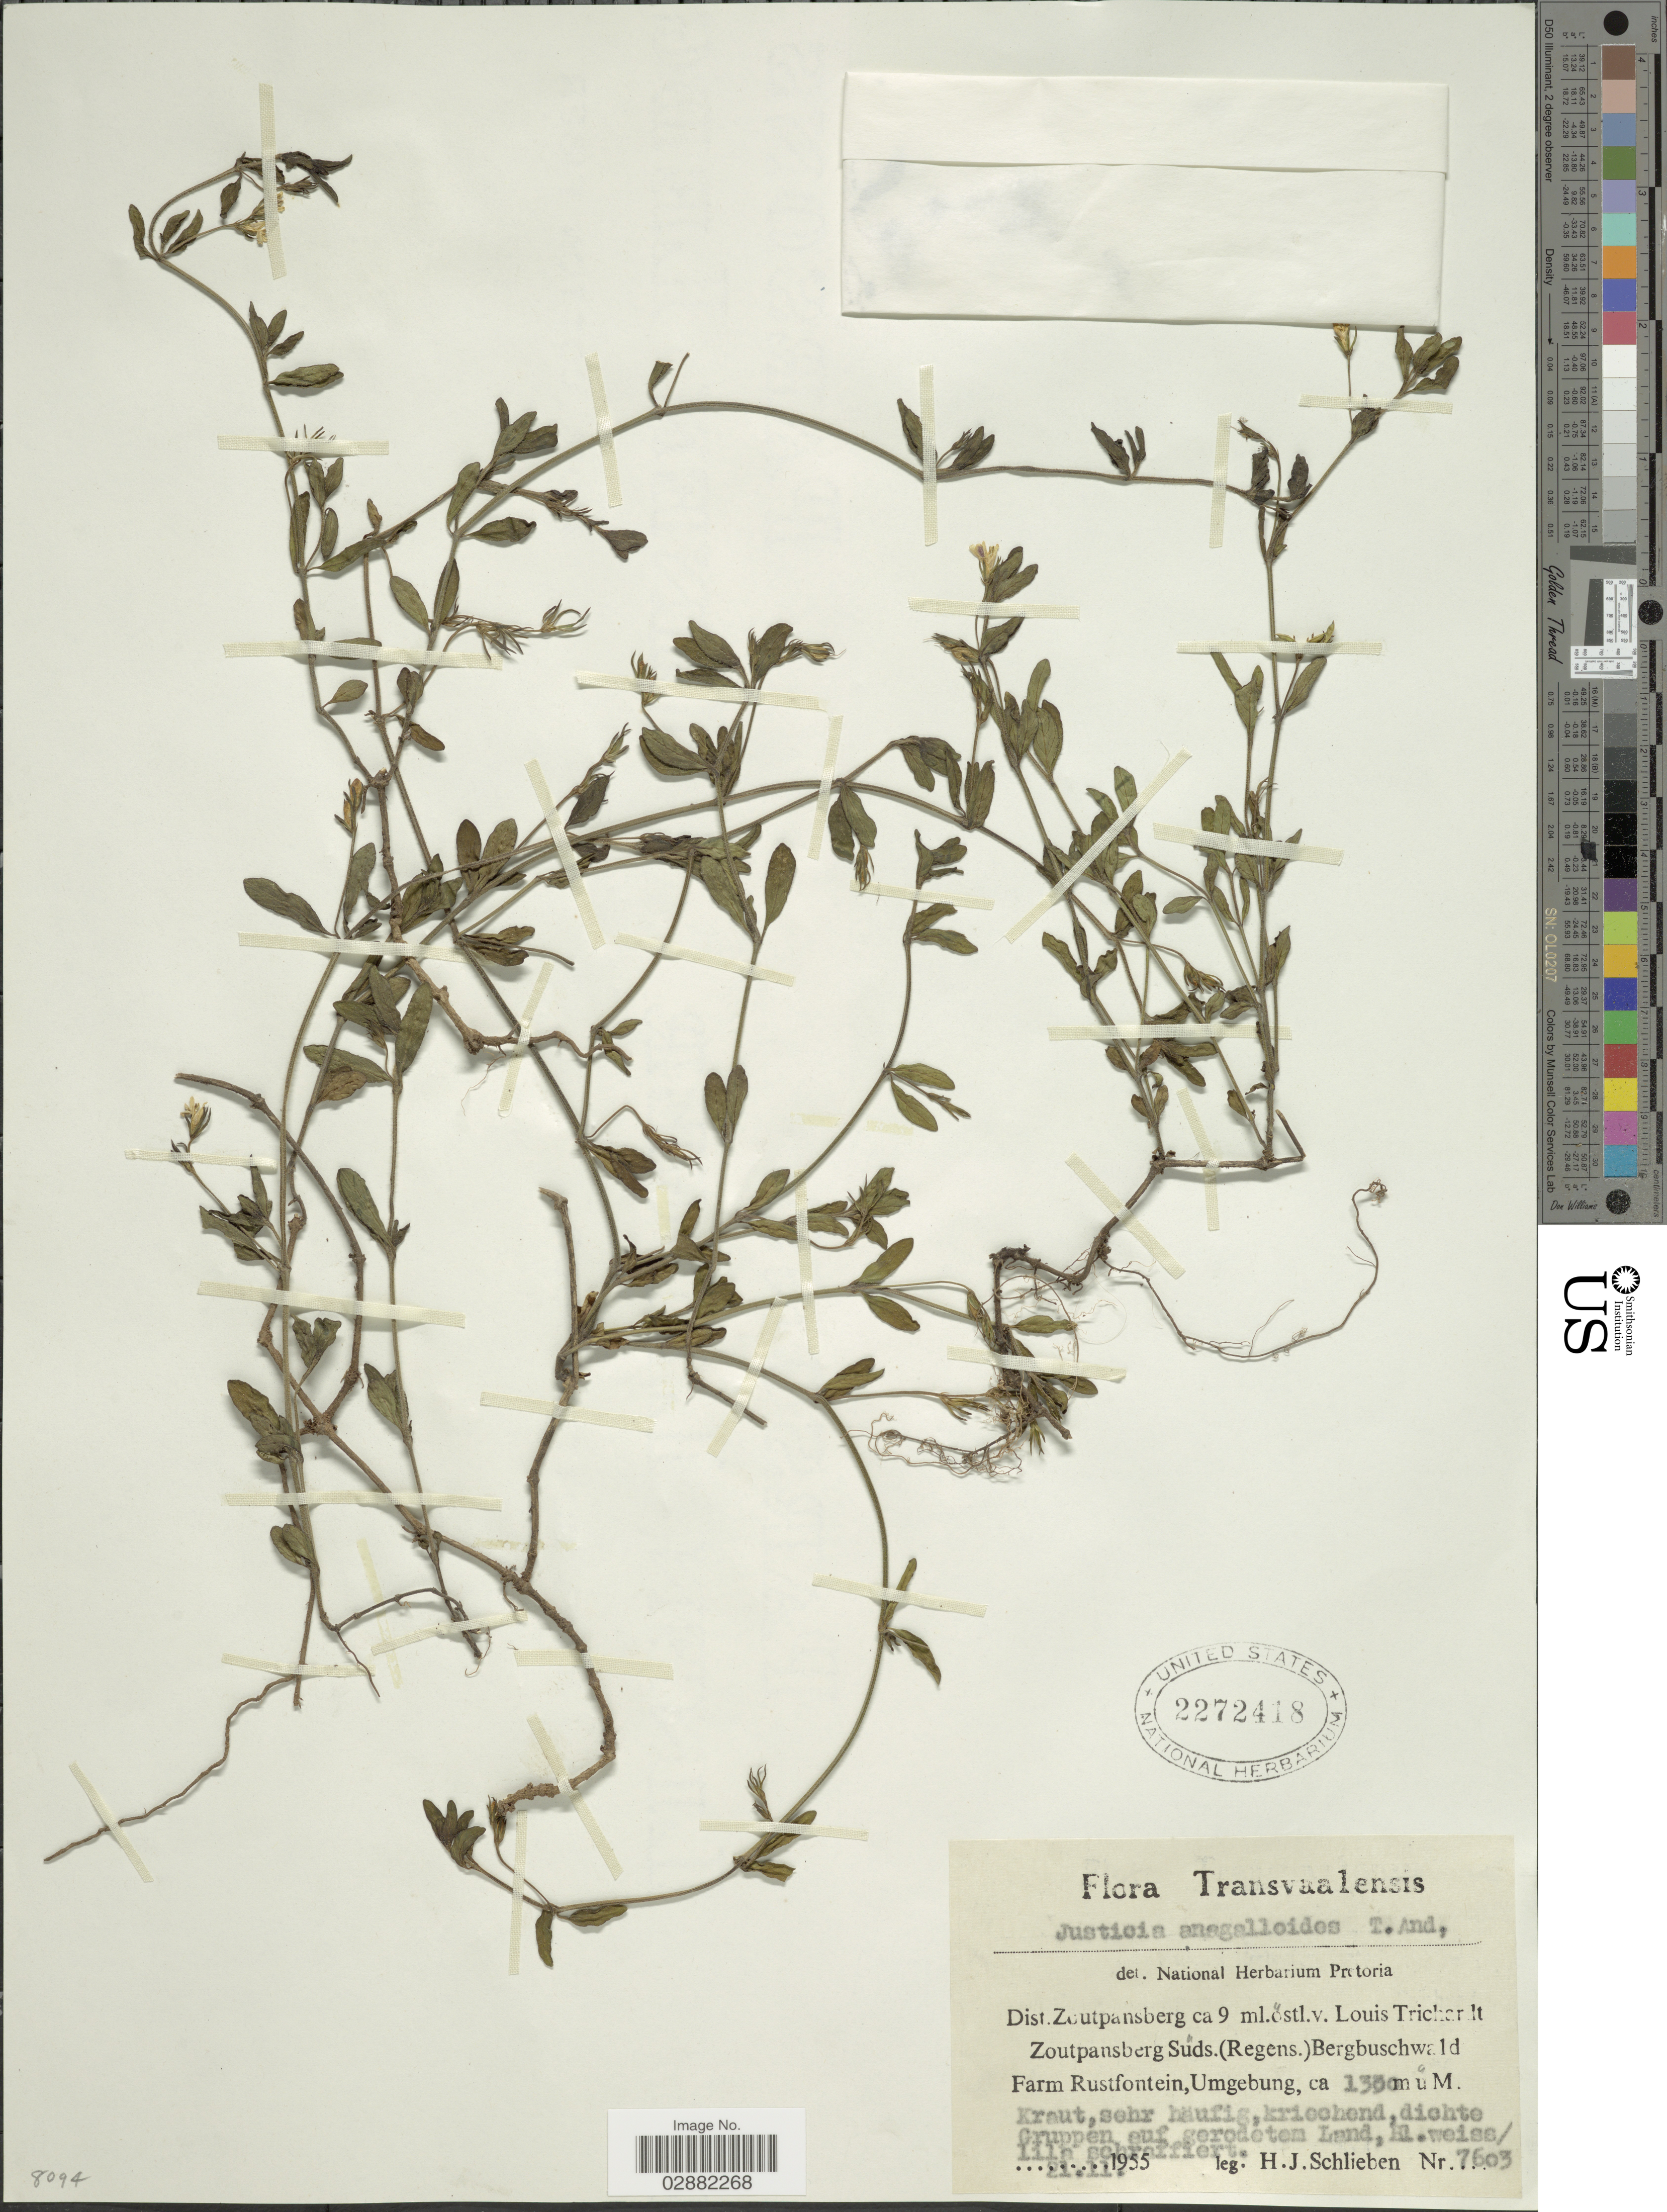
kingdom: Plantae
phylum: Tracheophyta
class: Magnoliopsida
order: Lamiales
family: Acanthaceae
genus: Justicia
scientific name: Justicia anagalloides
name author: (Nees) T. Anderson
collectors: H. J. Schlieben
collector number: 7603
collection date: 1955-11-21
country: South Africa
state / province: Limpopo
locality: Transvaalensis. Dist. Zoutpansberg ca 9 ml. östl. v. Louis Trichardt Zoutpansberg Süds. (Regens.) Bergbuschwald Farm Rustfontein, Umgebung.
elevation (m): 1330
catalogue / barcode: US 2272418